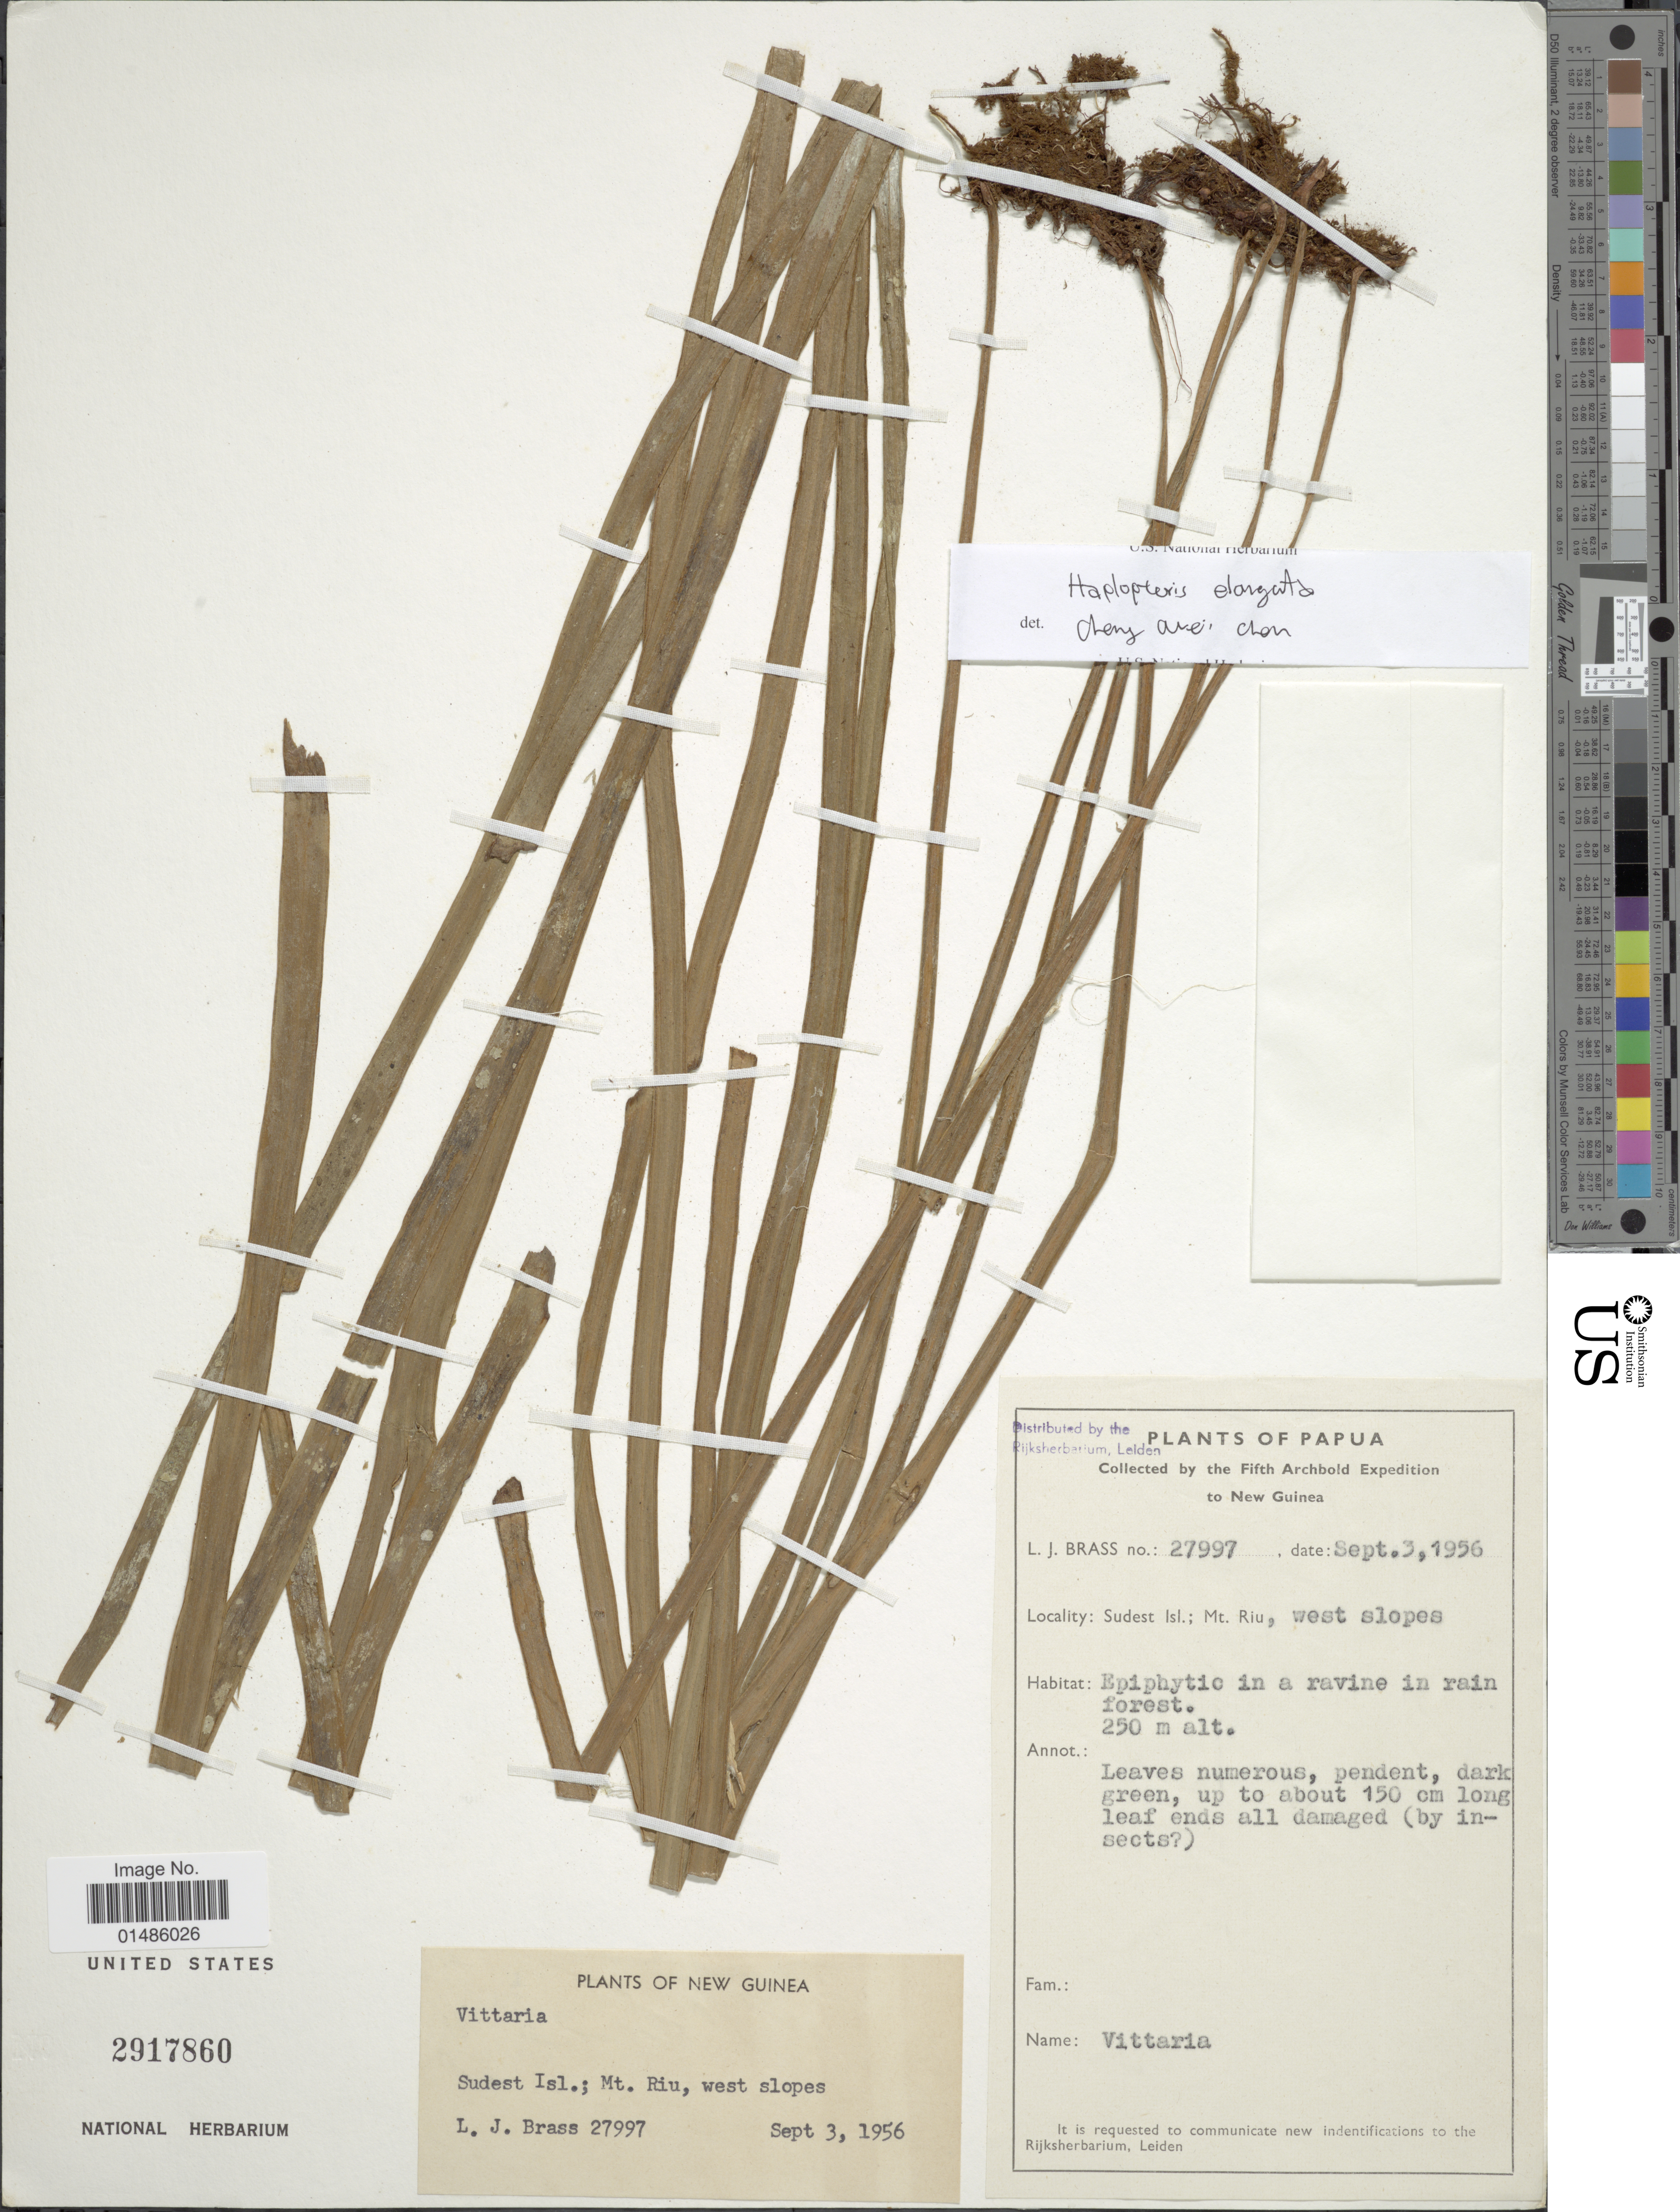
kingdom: Plantae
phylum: Tracheophyta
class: Polypodiopsida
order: Polypodiales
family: Pteridaceae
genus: Haplopteris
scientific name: Haplopteris elongata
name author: (Sw.) Crane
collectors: L. J. Brass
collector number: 27997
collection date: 1956-09-03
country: Papua New Guinea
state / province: Milne Bay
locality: Sudest isl.; Mt. Riu, west slopes.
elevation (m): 250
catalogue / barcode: US 2917860